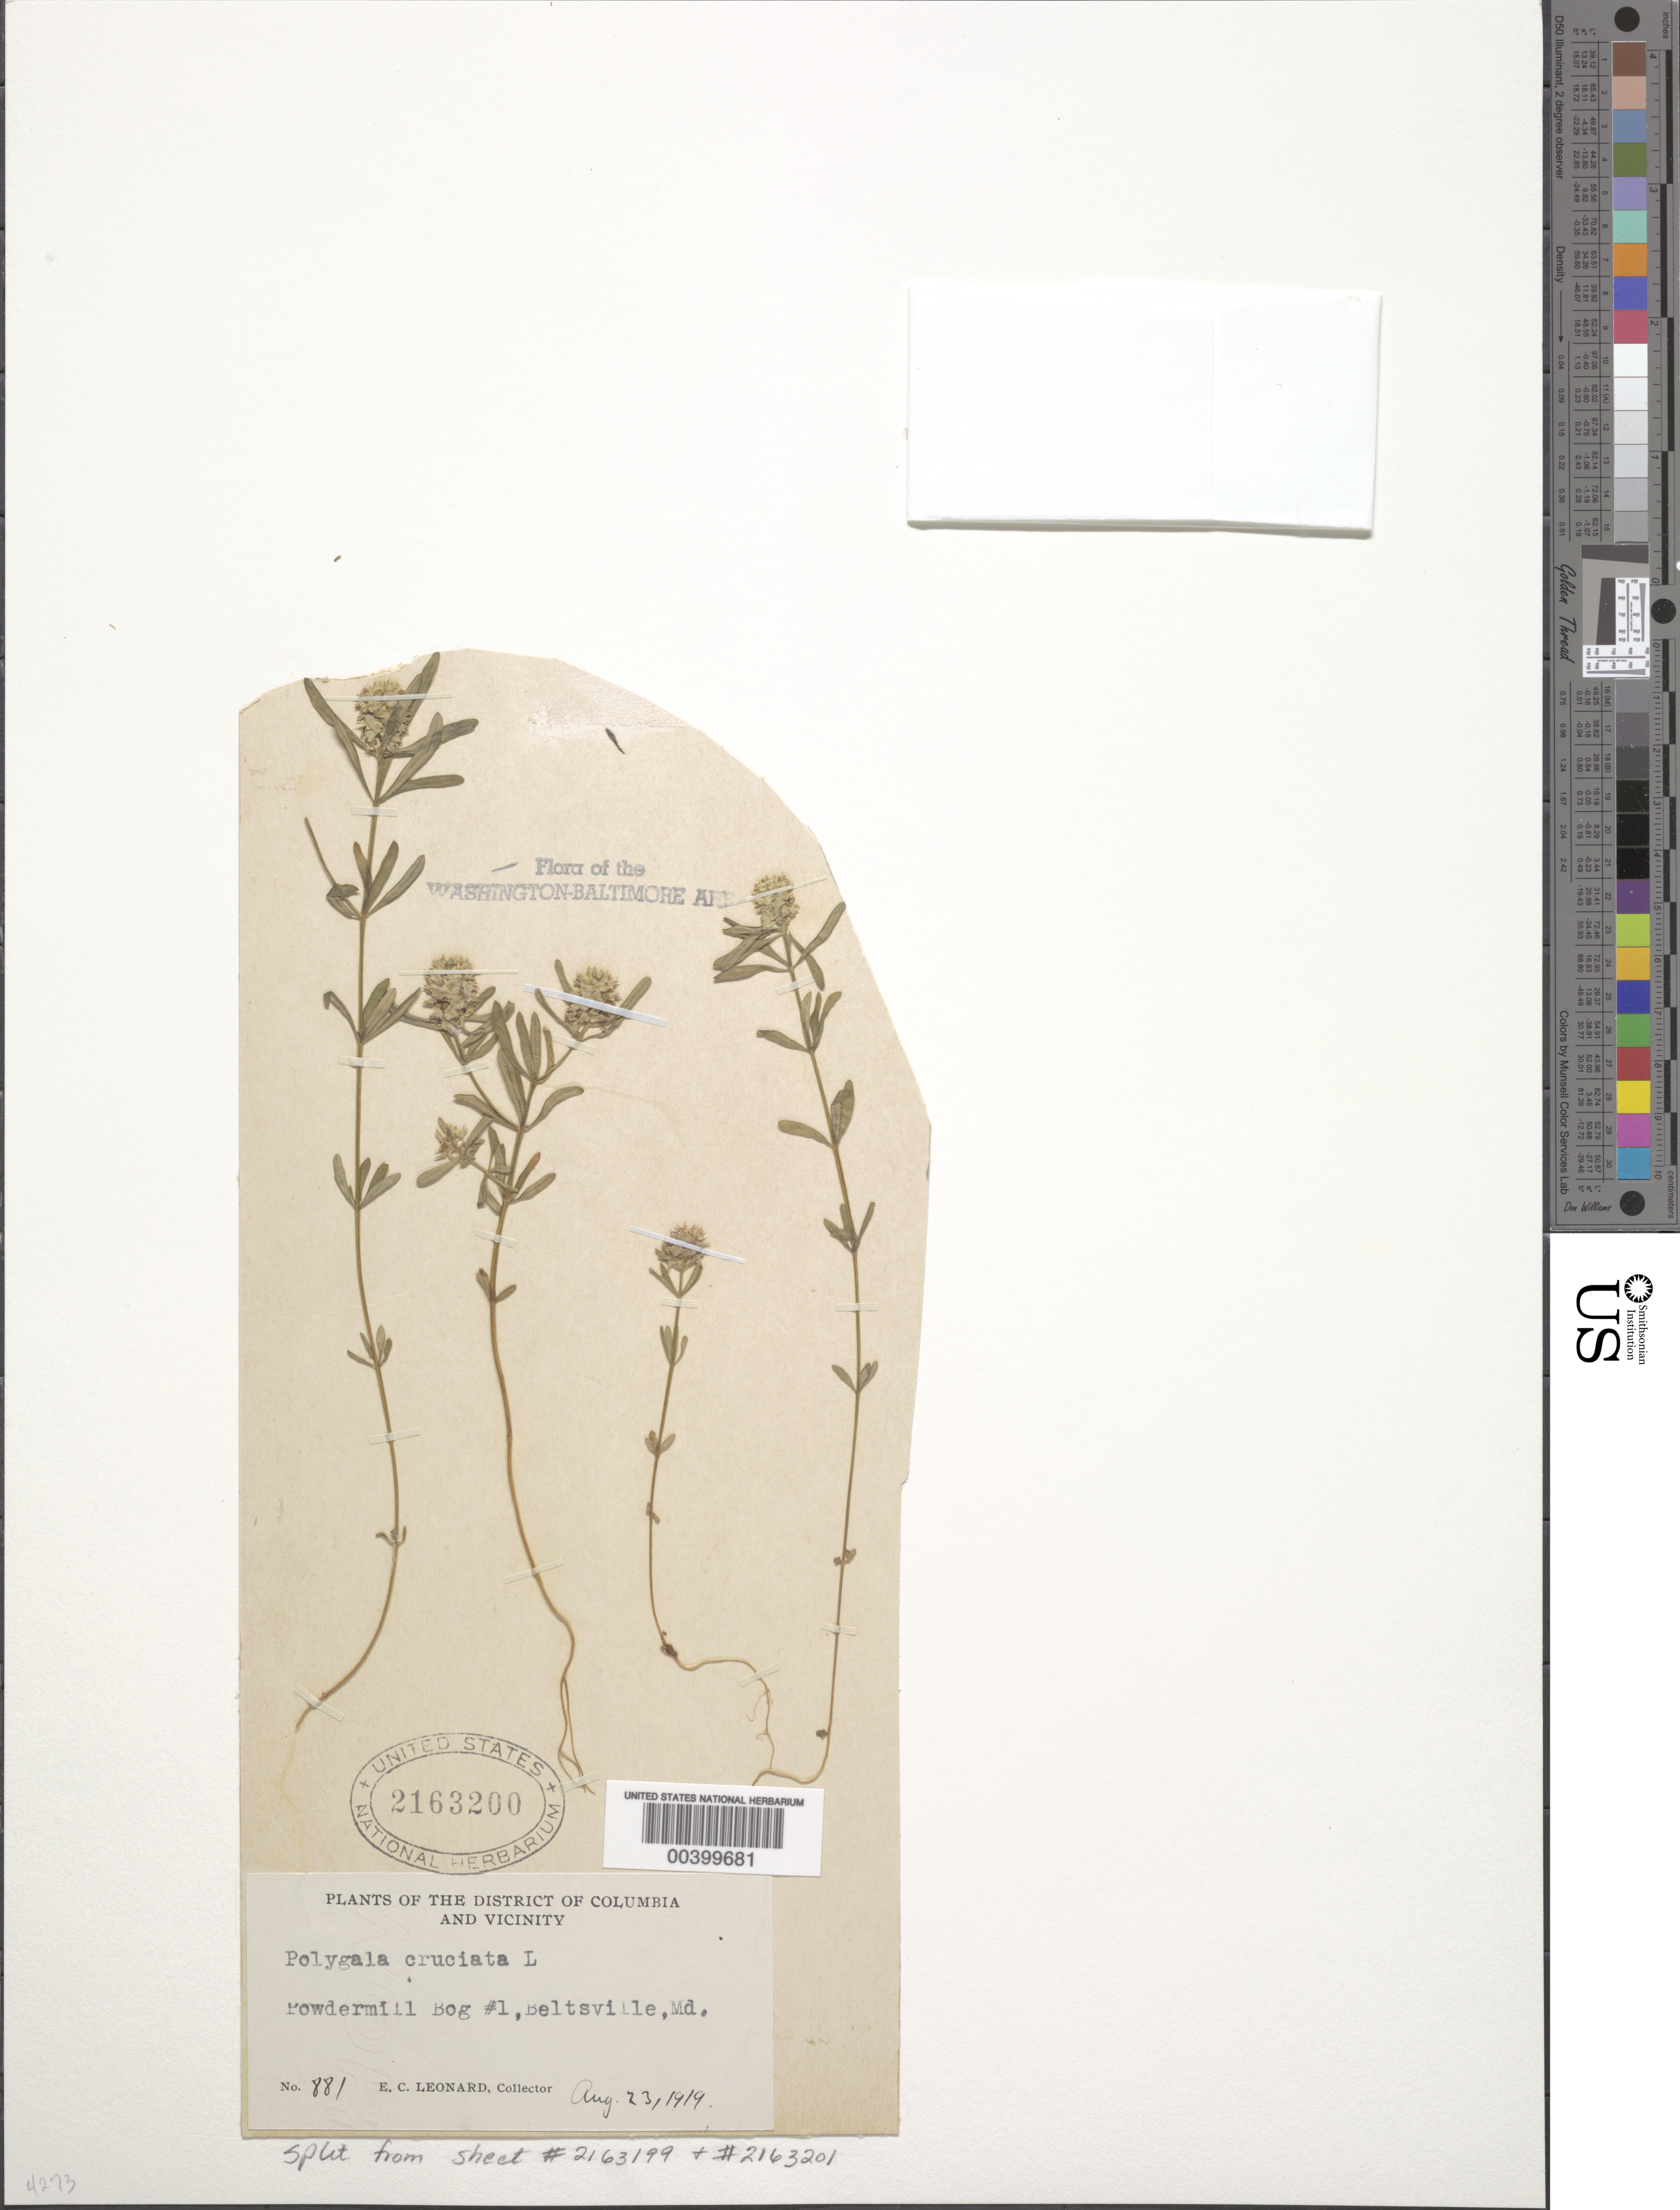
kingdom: Plantae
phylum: Tracheophyta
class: Magnoliopsida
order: Fabales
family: Polygalaceae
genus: Polygala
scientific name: Polygala cruciata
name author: L.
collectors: E. C. Leonard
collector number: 881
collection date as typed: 23 Aug 1919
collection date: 1919-08-23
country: United States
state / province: Maryland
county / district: Prince George's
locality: Powdermill Bogs, Beltsville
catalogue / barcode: US 2163200